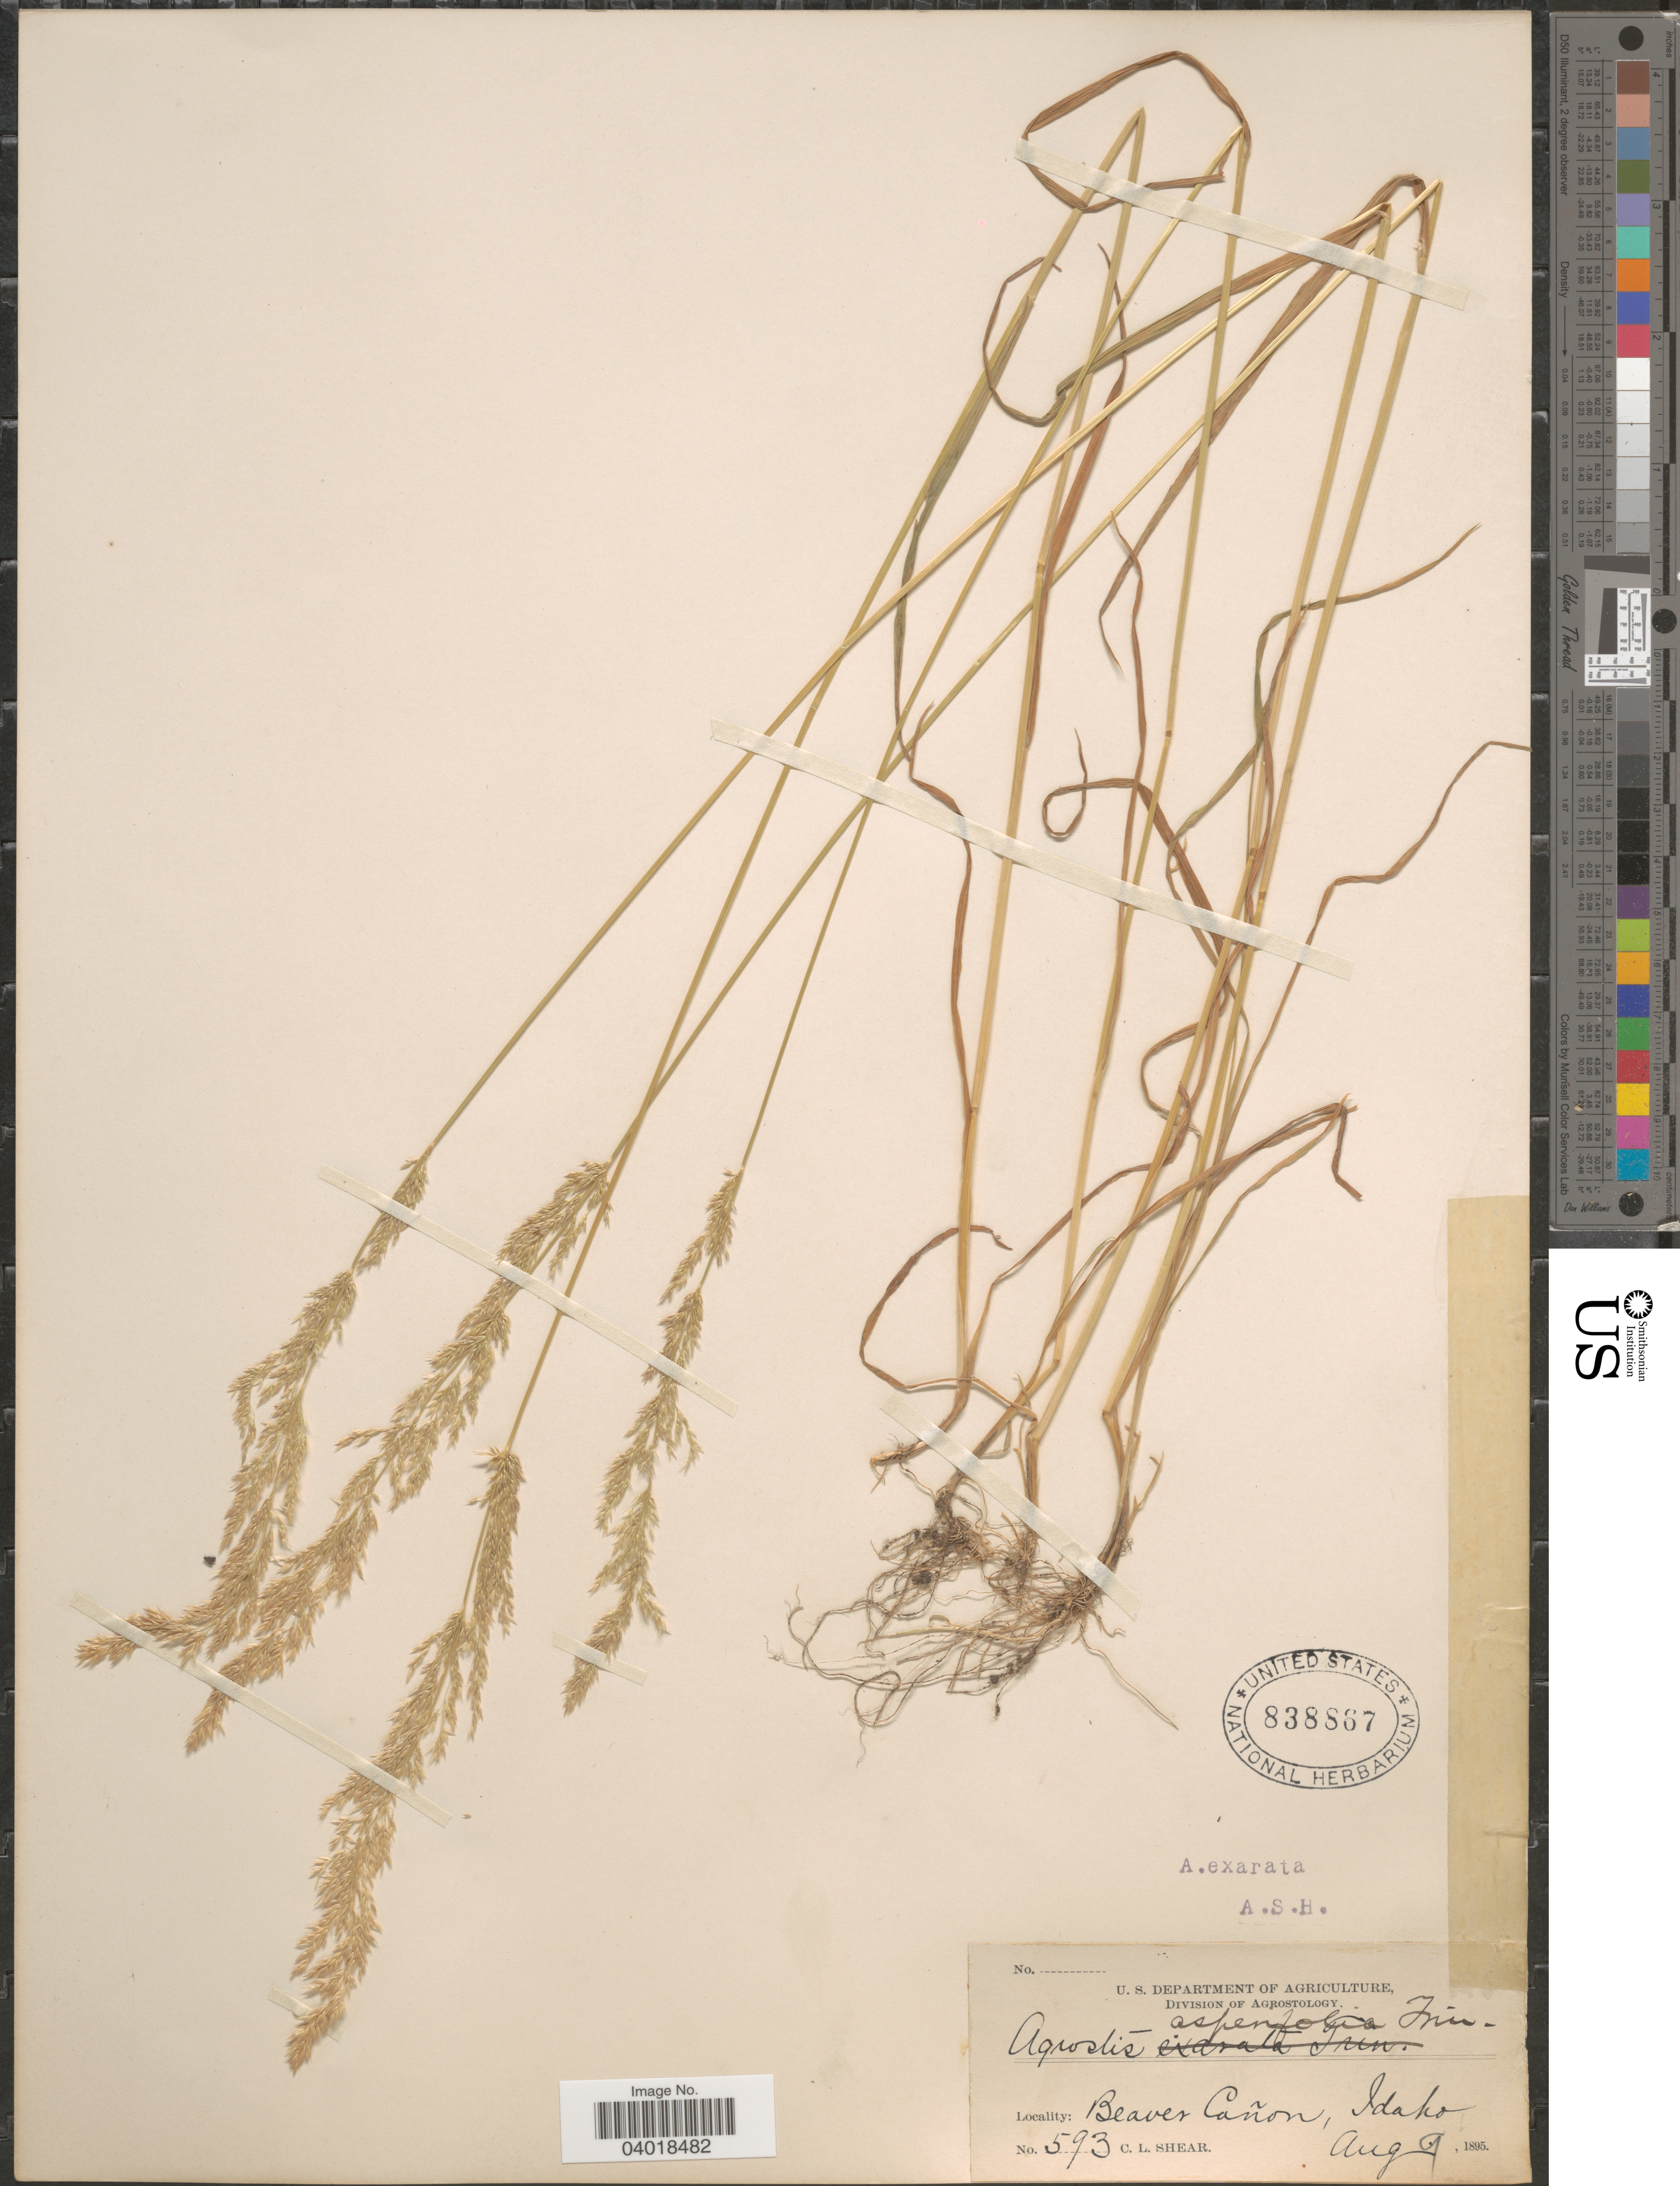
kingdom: Plantae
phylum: Tracheophyta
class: Liliopsida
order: Poales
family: Poaceae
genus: Agrostis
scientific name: Agrostis exarata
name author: Trin.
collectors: C. L. Shear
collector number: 593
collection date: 1895-08-09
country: United States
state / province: Idaho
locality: Beaver Cañon.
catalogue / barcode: US 838867